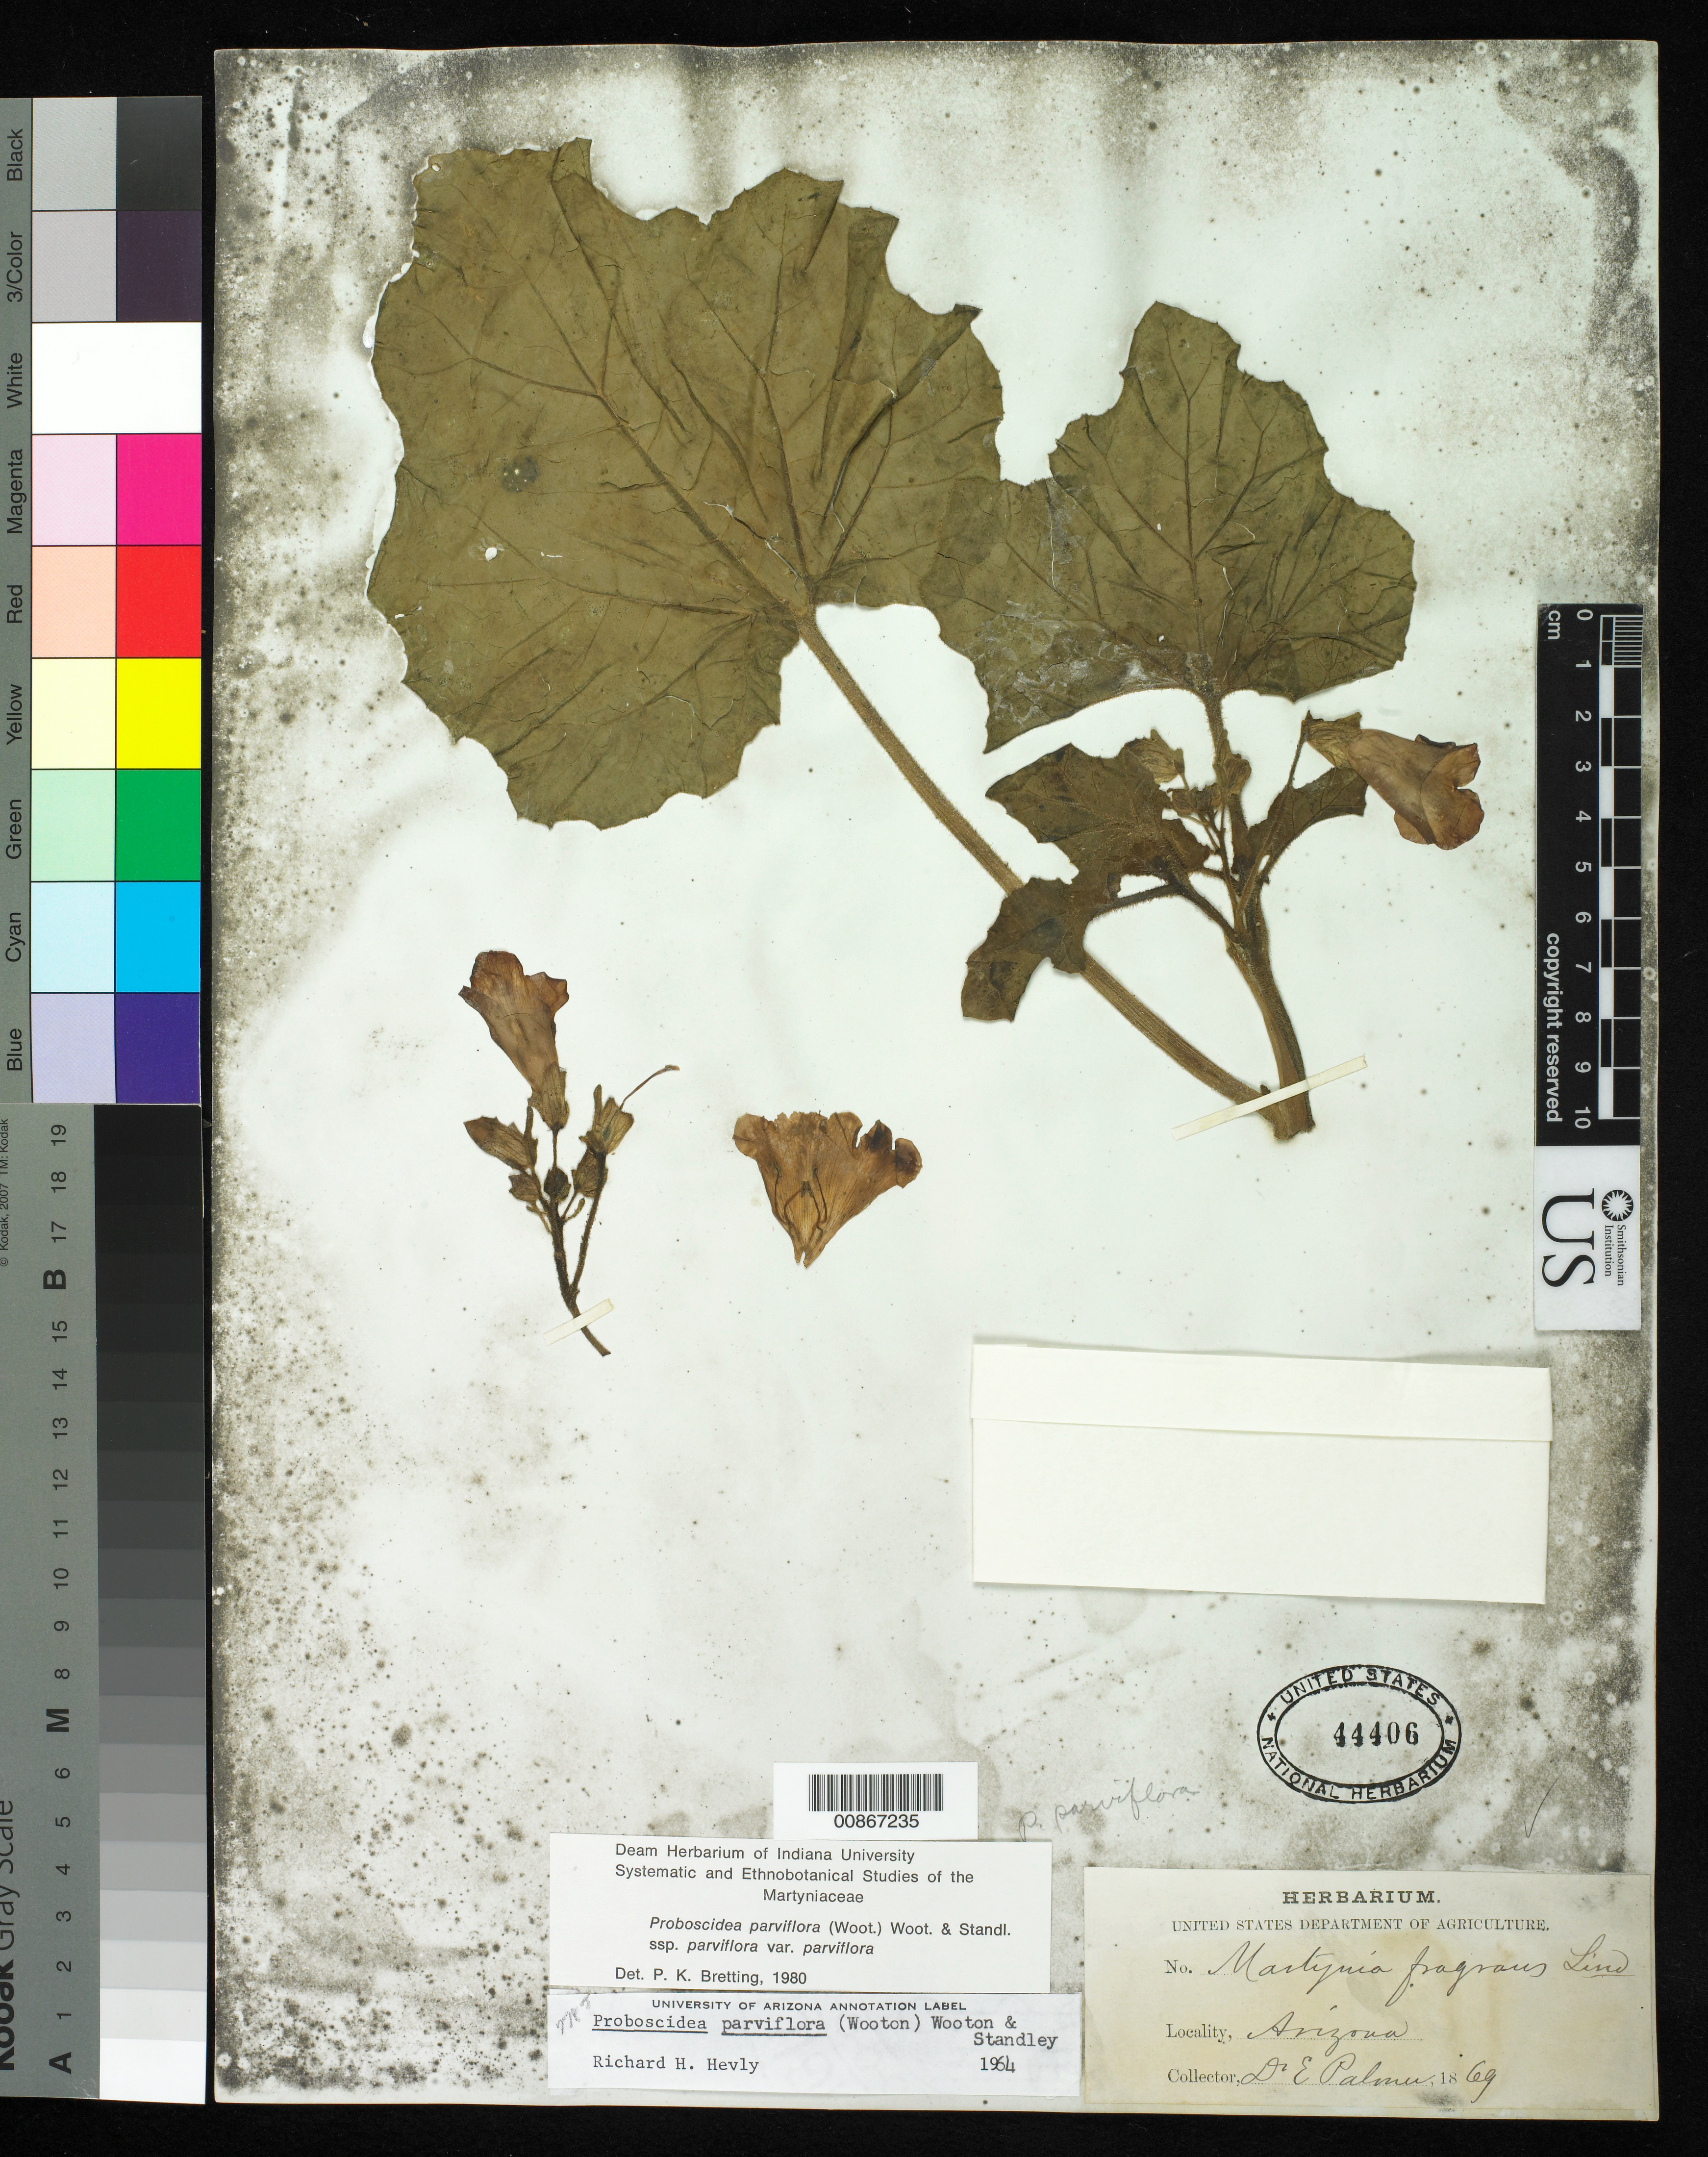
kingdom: Plantae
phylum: Tracheophyta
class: Magnoliopsida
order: Lamiales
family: Martyniaceae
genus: Proboscidea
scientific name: Proboscidea parviflora subsp. parviflora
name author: (Wooton) Wooton & Standl.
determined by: Bretting, Peter K.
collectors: E. Palmer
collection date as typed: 1869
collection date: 1869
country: United States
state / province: Arizona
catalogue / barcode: US 44406